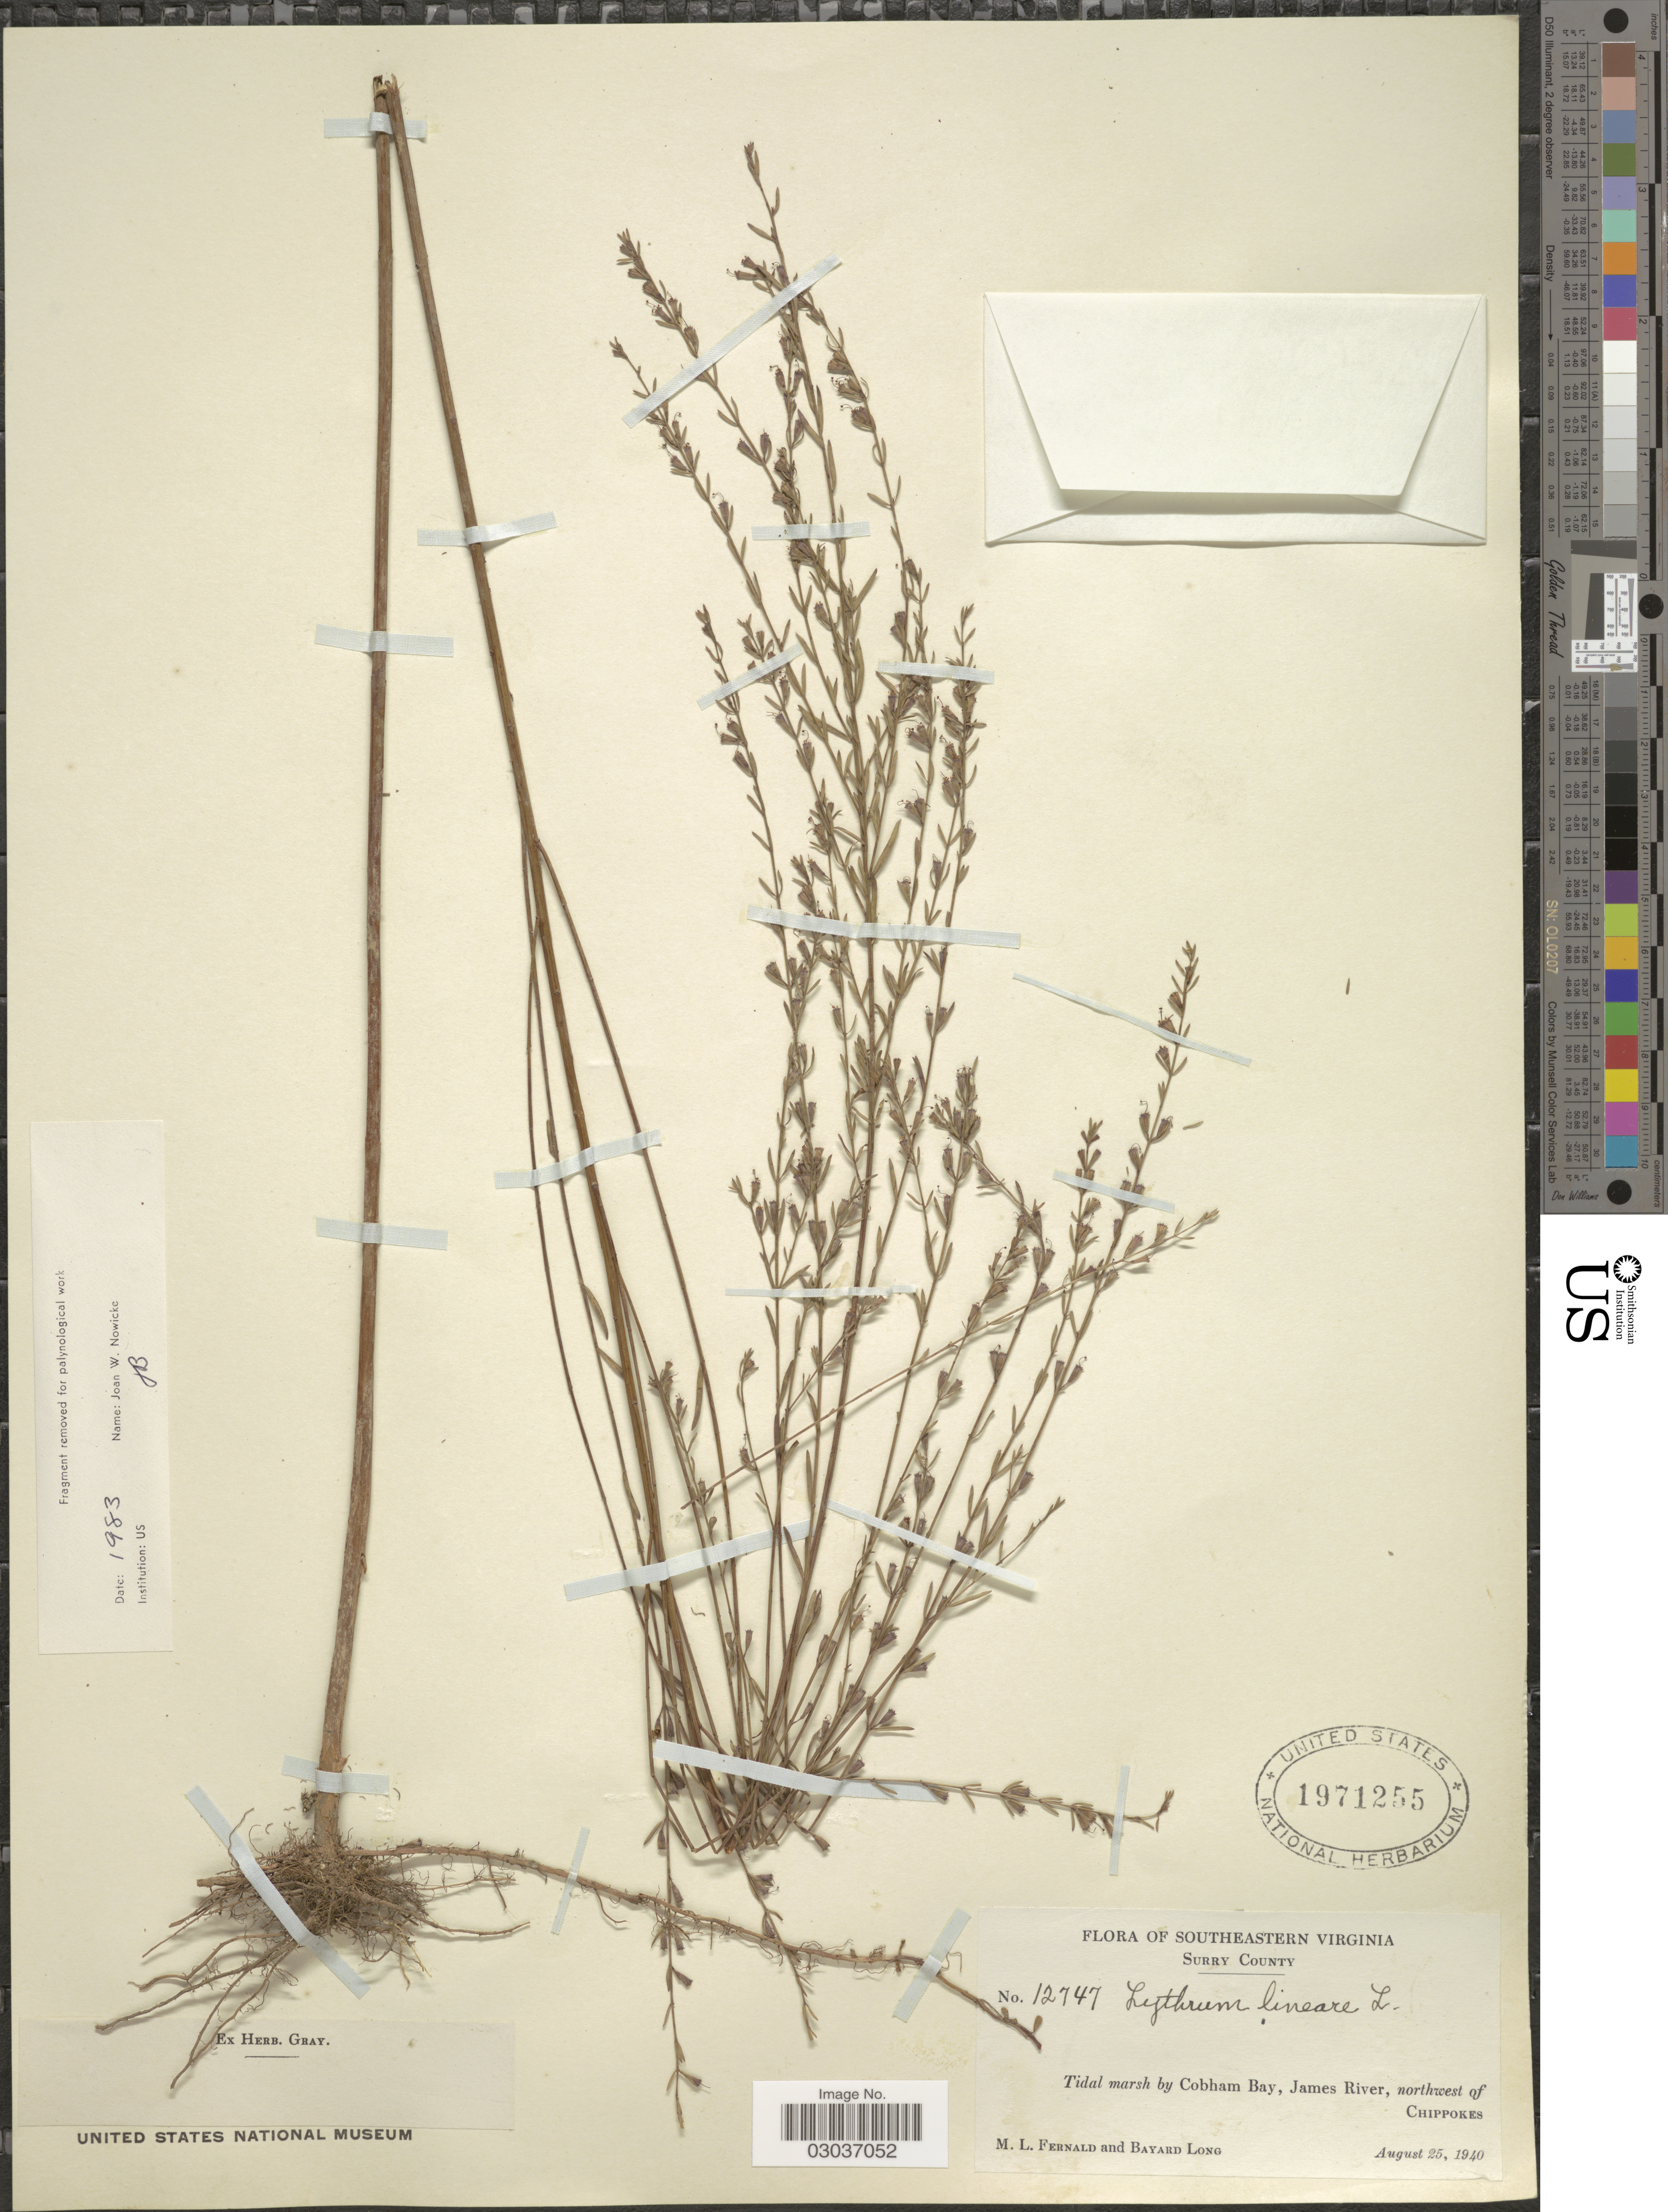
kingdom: Plantae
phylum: Tracheophyta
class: Magnoliopsida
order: Myrtales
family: Lythraceae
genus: Lythrum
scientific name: Lythrum lineare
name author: L.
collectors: M. L. Fernald & B. Long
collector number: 12747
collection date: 1940-08-25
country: United States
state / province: Virginia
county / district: Surry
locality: Southeastern Virginia, Surry County, Tidal marsh by Cobha, Bay, James River, northwest of Chippokes.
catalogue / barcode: US 1971255